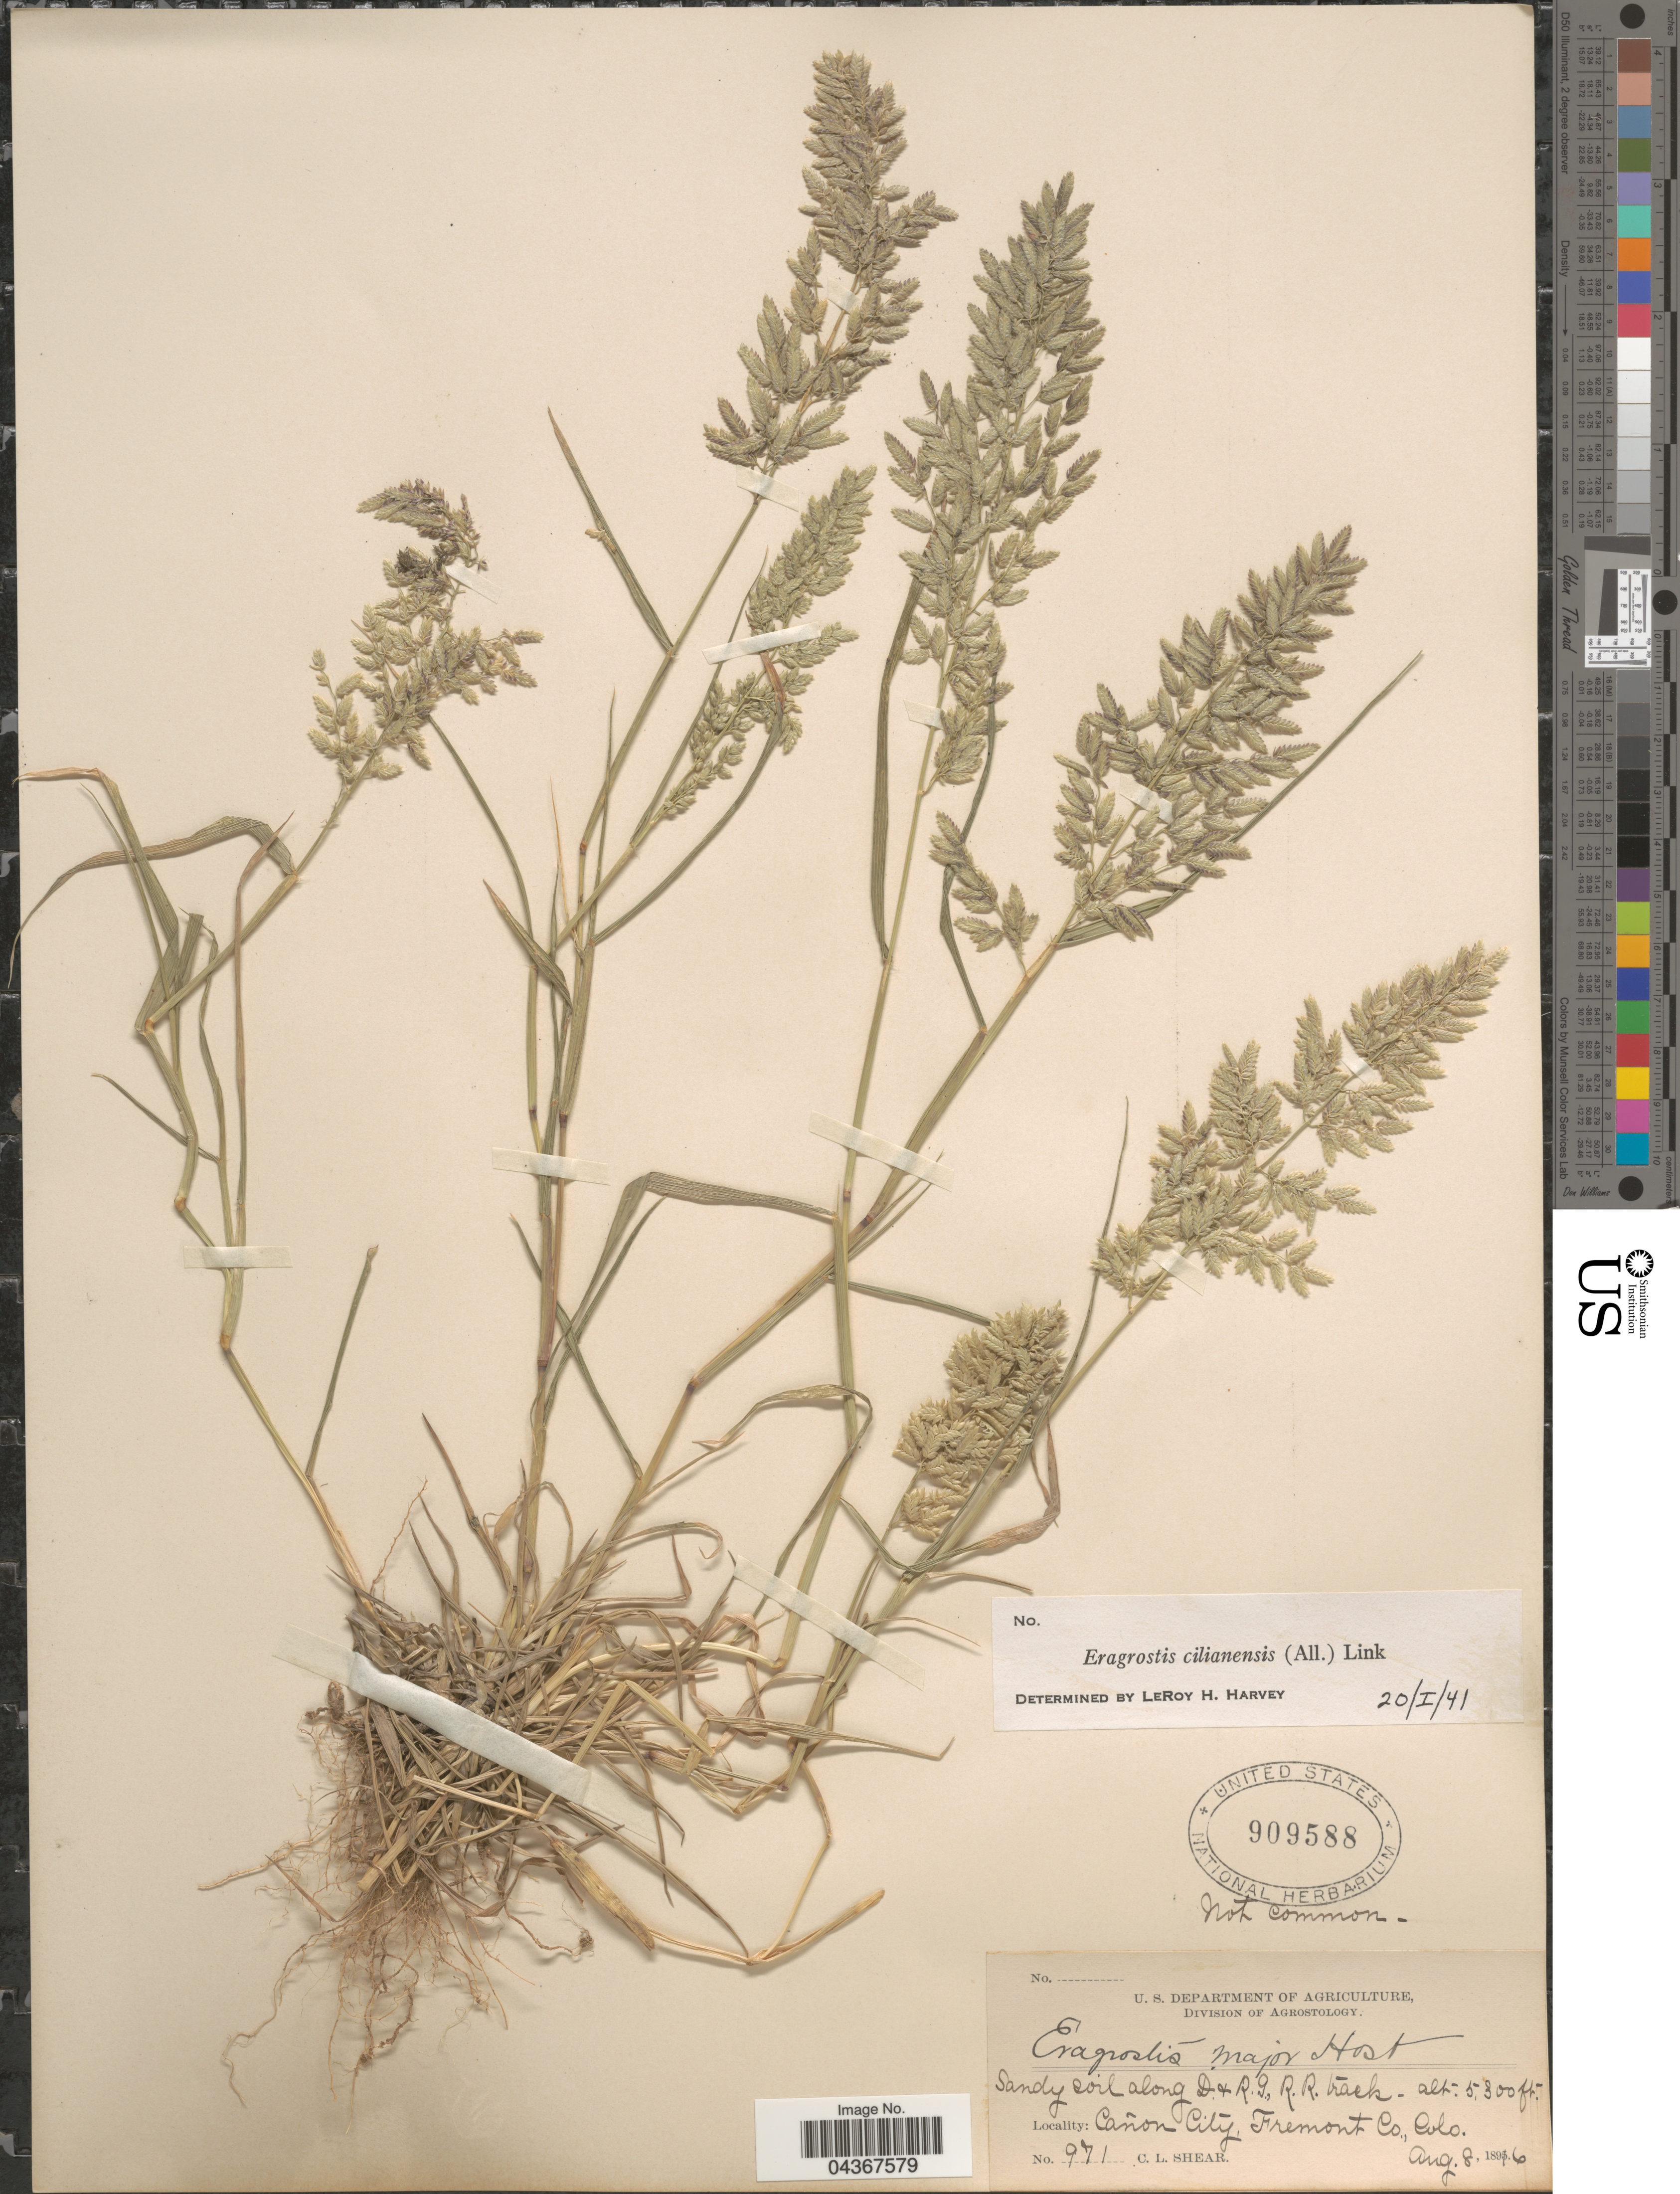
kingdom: Plantae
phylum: Tracheophyta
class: Liliopsida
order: Poales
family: Poaceae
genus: Eragrostis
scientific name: Eragrostis cilianensis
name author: (Bellardi) Vignolo ex Janch.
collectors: C. L. Shear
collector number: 971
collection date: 1896-08-08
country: United States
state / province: Colorado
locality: Sandy soil along D. & R. G., R. R. track. Cañon City, Fremont Co.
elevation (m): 1615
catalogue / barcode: US 909588